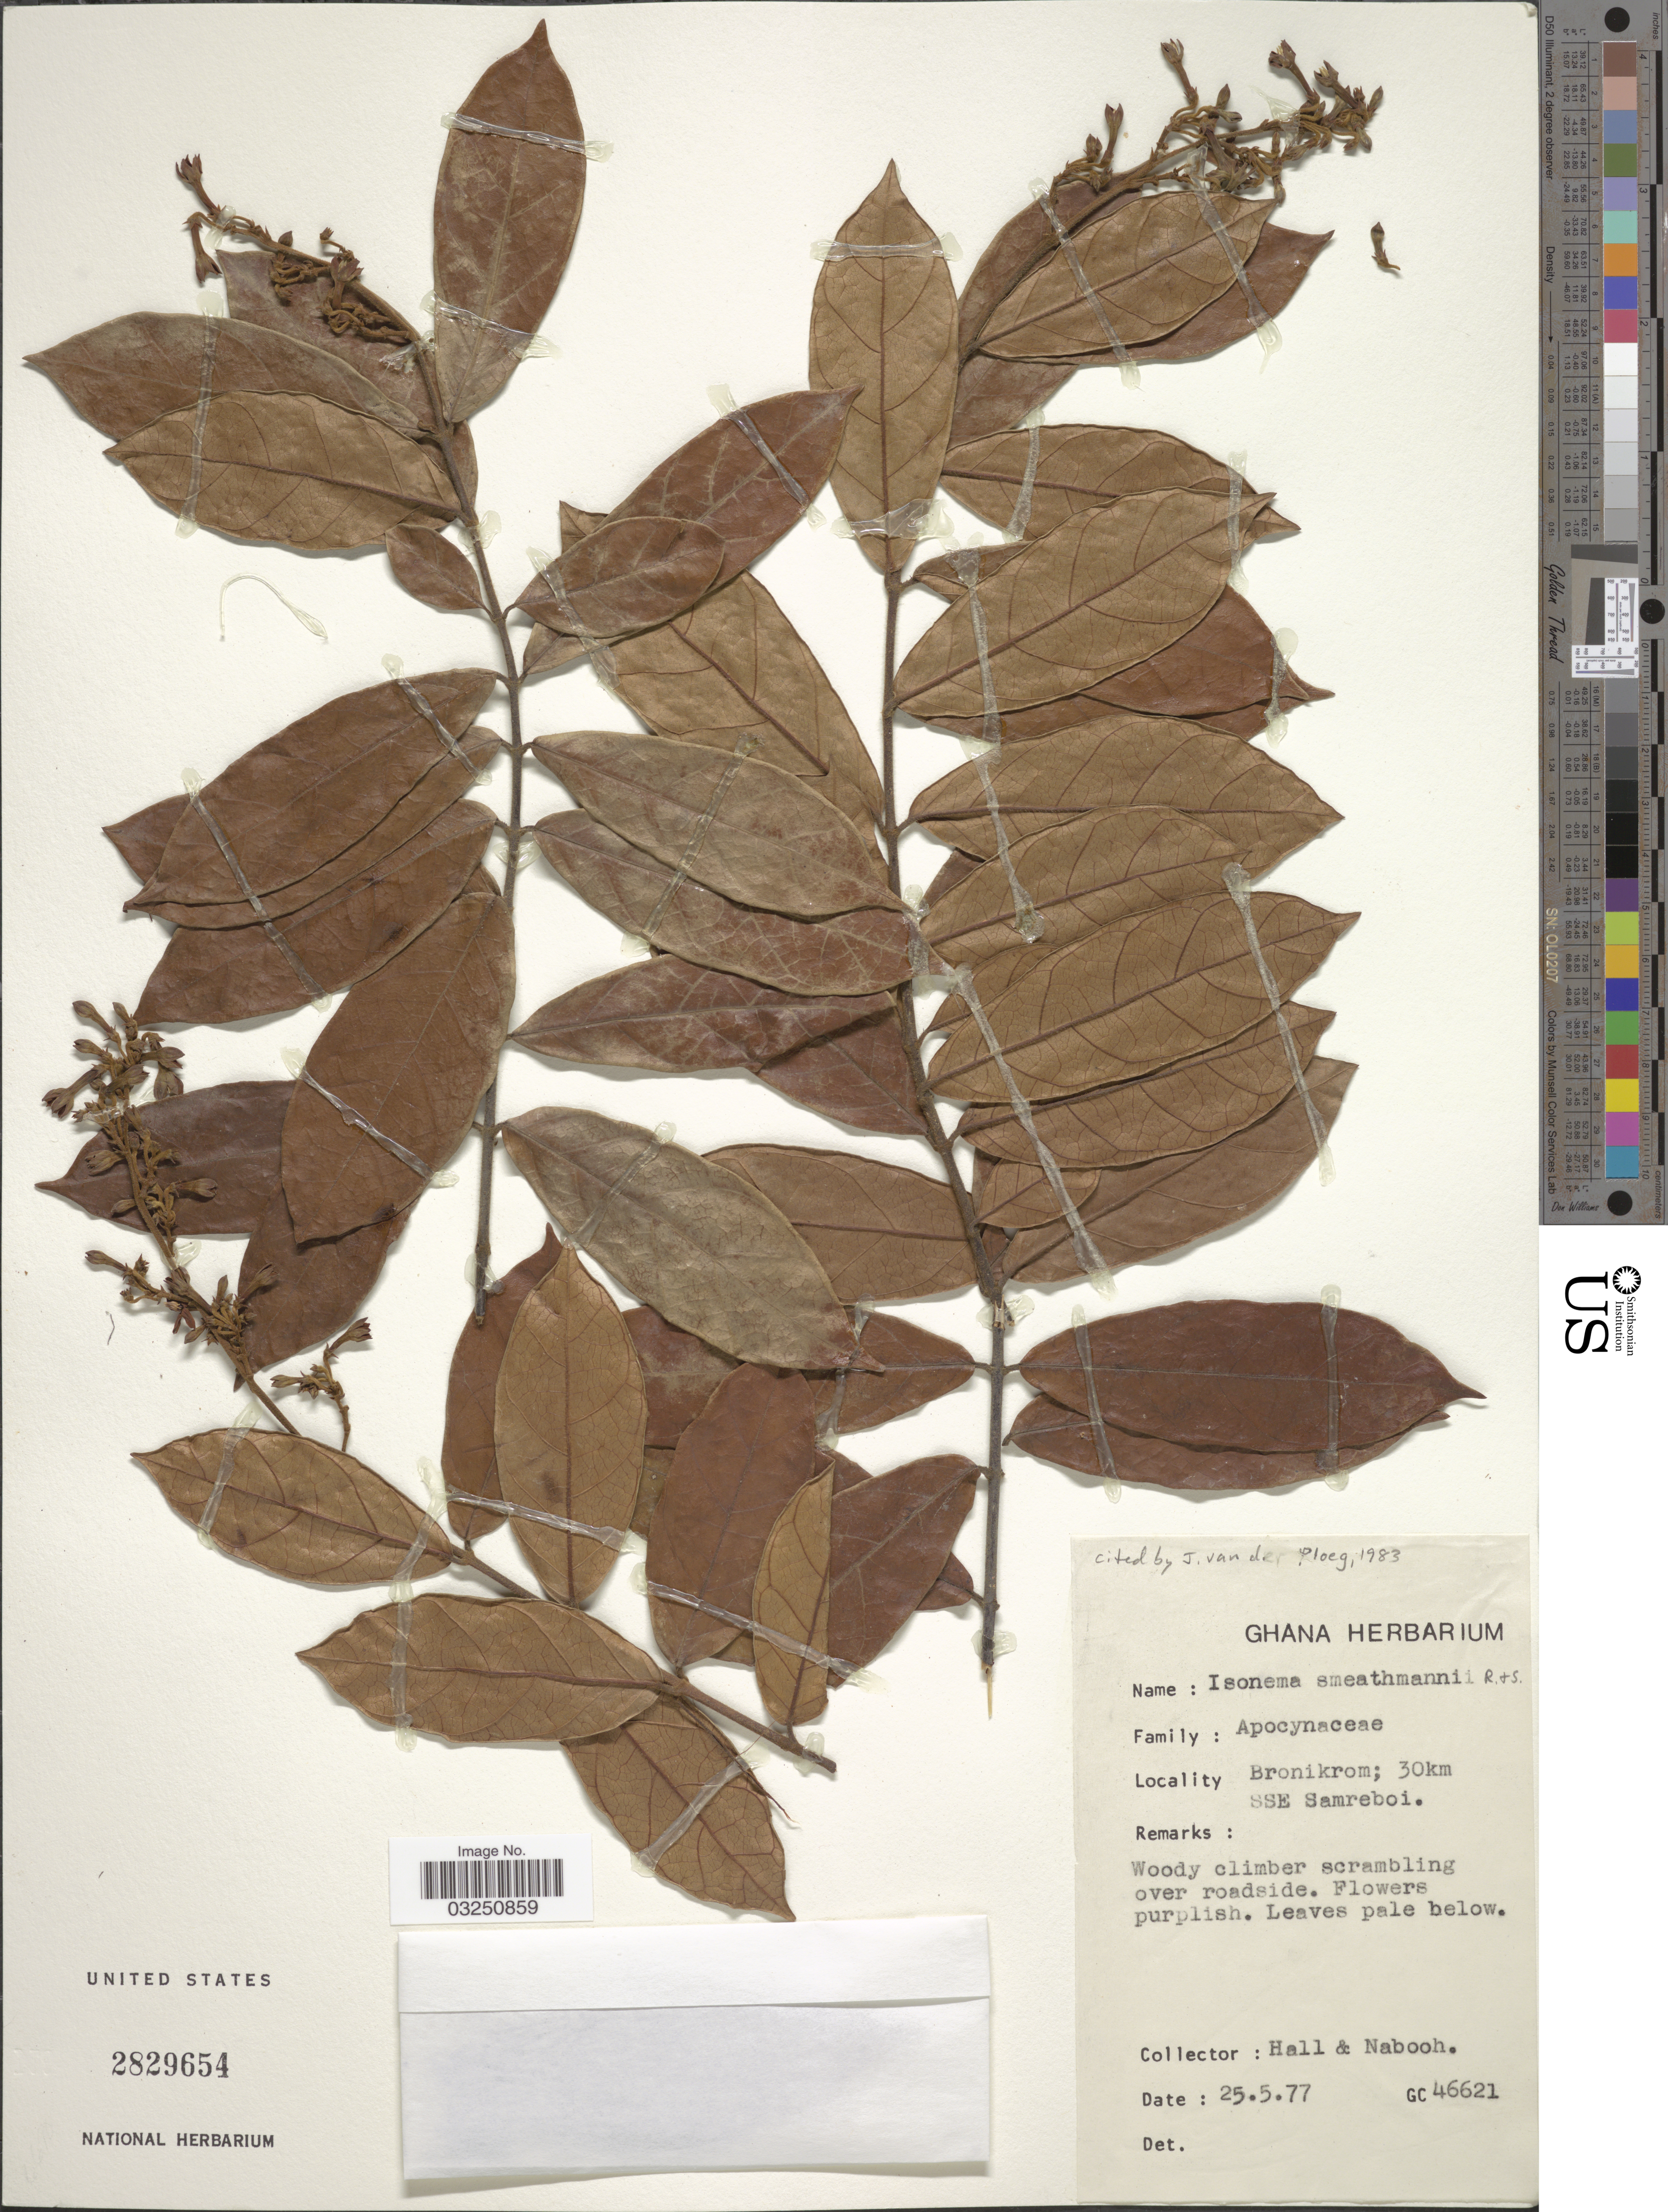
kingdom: Plantae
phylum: Tracheophyta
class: Magnoliopsida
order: Gentianales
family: Apocynaceae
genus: Isonema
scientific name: Isonema smeathmannii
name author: Roem. & Schult.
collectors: -- Hall & Nabooh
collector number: GC46621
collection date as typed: Transcribed d/m/y: 25/5/77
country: Ghana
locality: Bronikrom; 30km SSE Samreboi.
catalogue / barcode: US 2829654